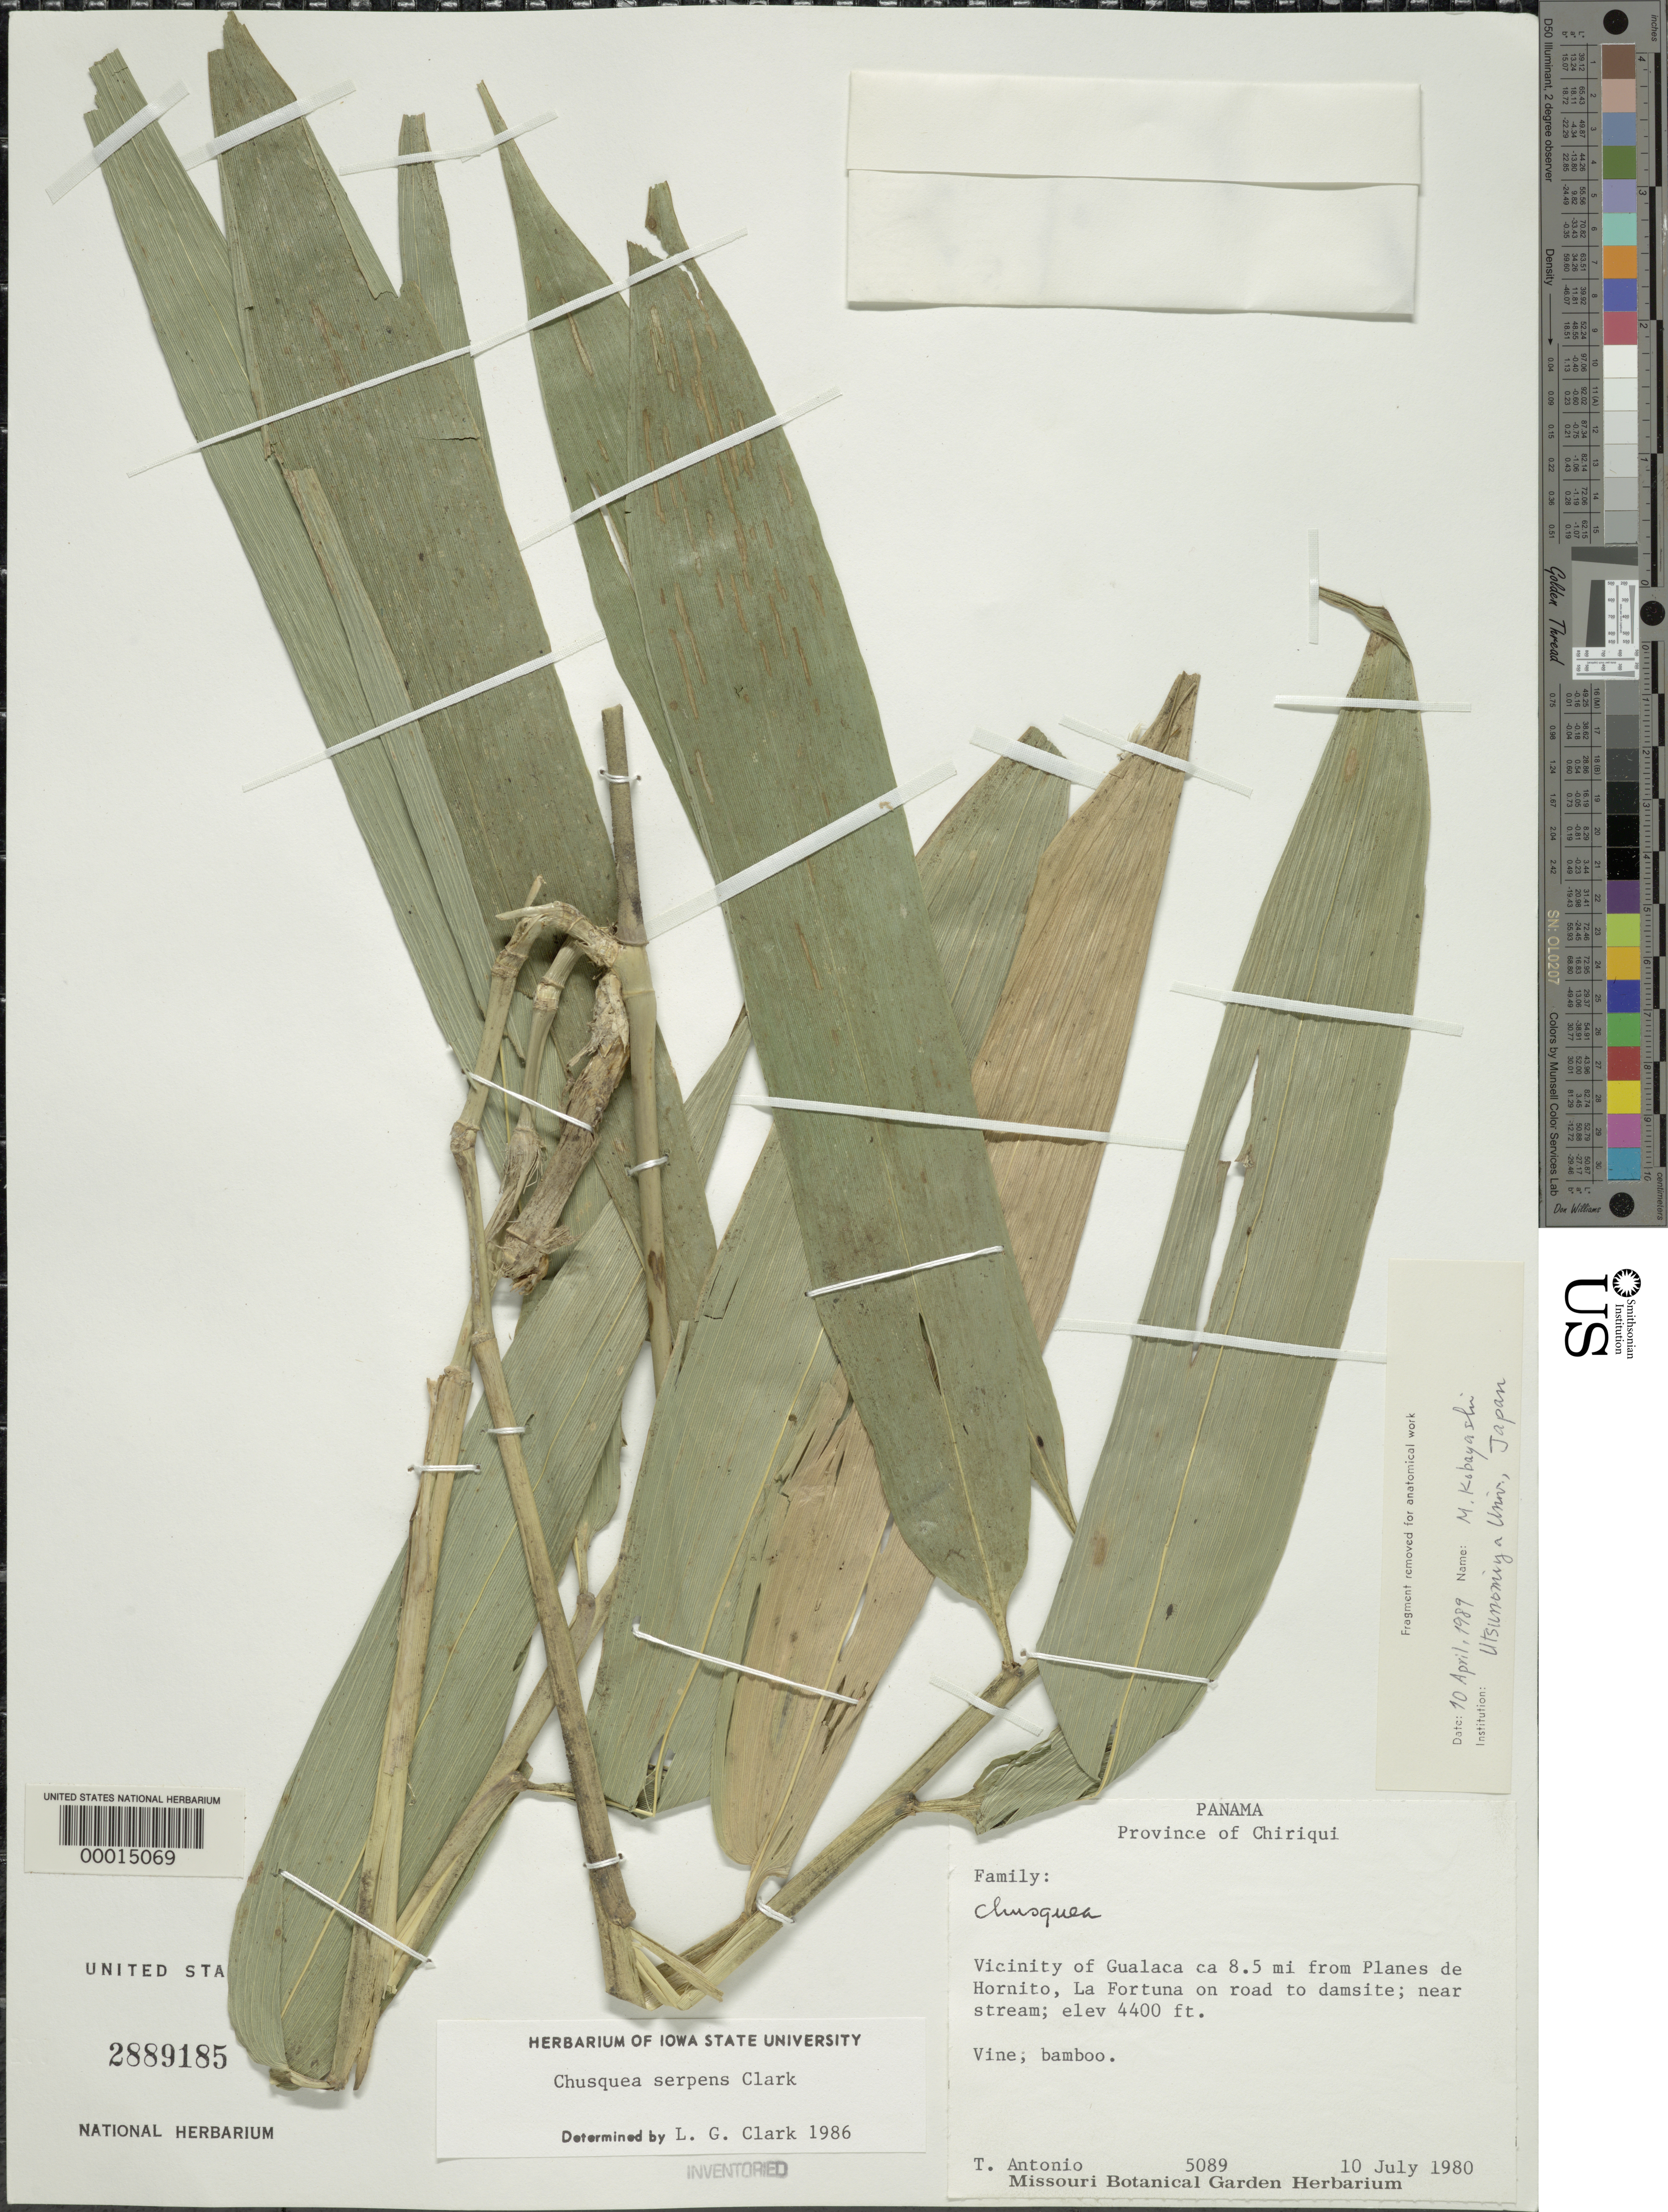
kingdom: Plantae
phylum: Tracheophyta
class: Liliopsida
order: Poales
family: Poaceae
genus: Chusquea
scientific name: Chusquea serpens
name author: L.G. Clark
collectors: T. Antonio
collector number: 5089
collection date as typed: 10 Jul 1980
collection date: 1980-07-10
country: Panama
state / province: Chiriquí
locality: Gualaca, Planes de Horrito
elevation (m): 1342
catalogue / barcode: US 2889185